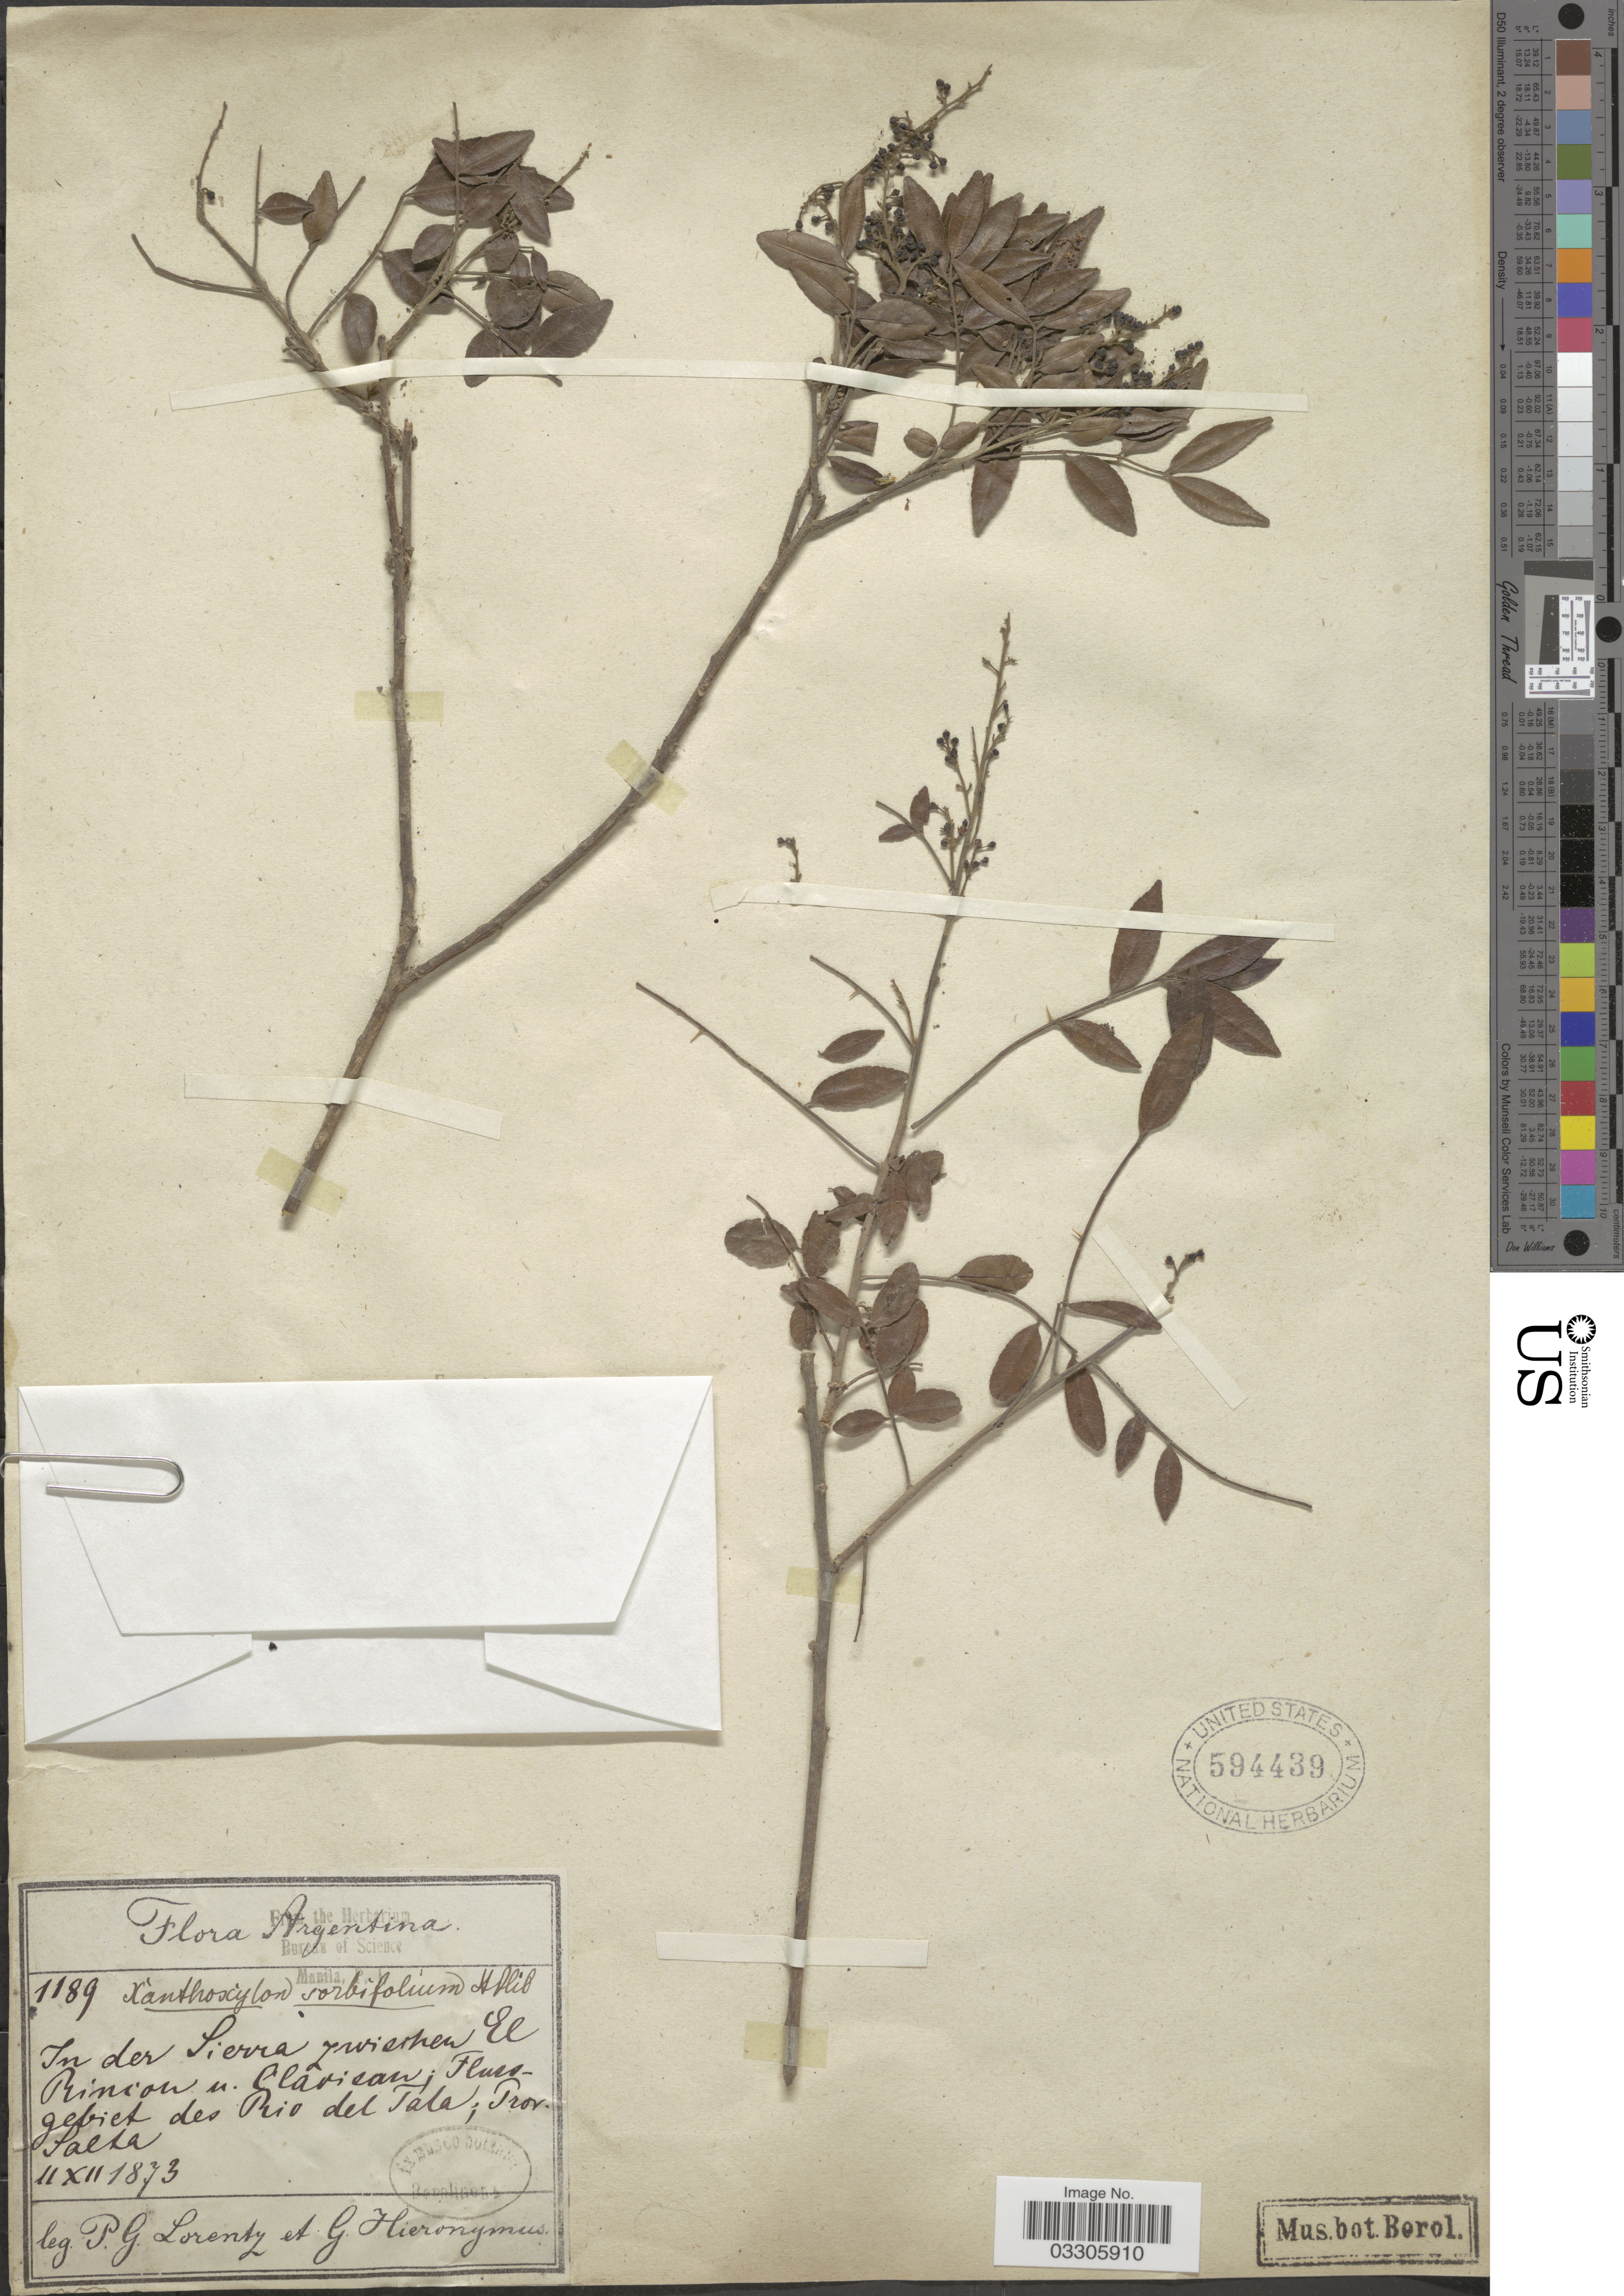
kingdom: Plantae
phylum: Tracheophyta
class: Magnoliopsida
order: Sapindales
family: Rutaceae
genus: Zanthoxylum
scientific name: Zanthoxylum rhoifolium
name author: Lam.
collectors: P. G. Lorentz & G. H. Hieronymus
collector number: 1189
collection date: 1873-12-11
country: Argentina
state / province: Salta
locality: In der Sierra zwischen El Rincon n. Clavisan; Flussgebiet des Rio del Tala.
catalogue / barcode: US 594439